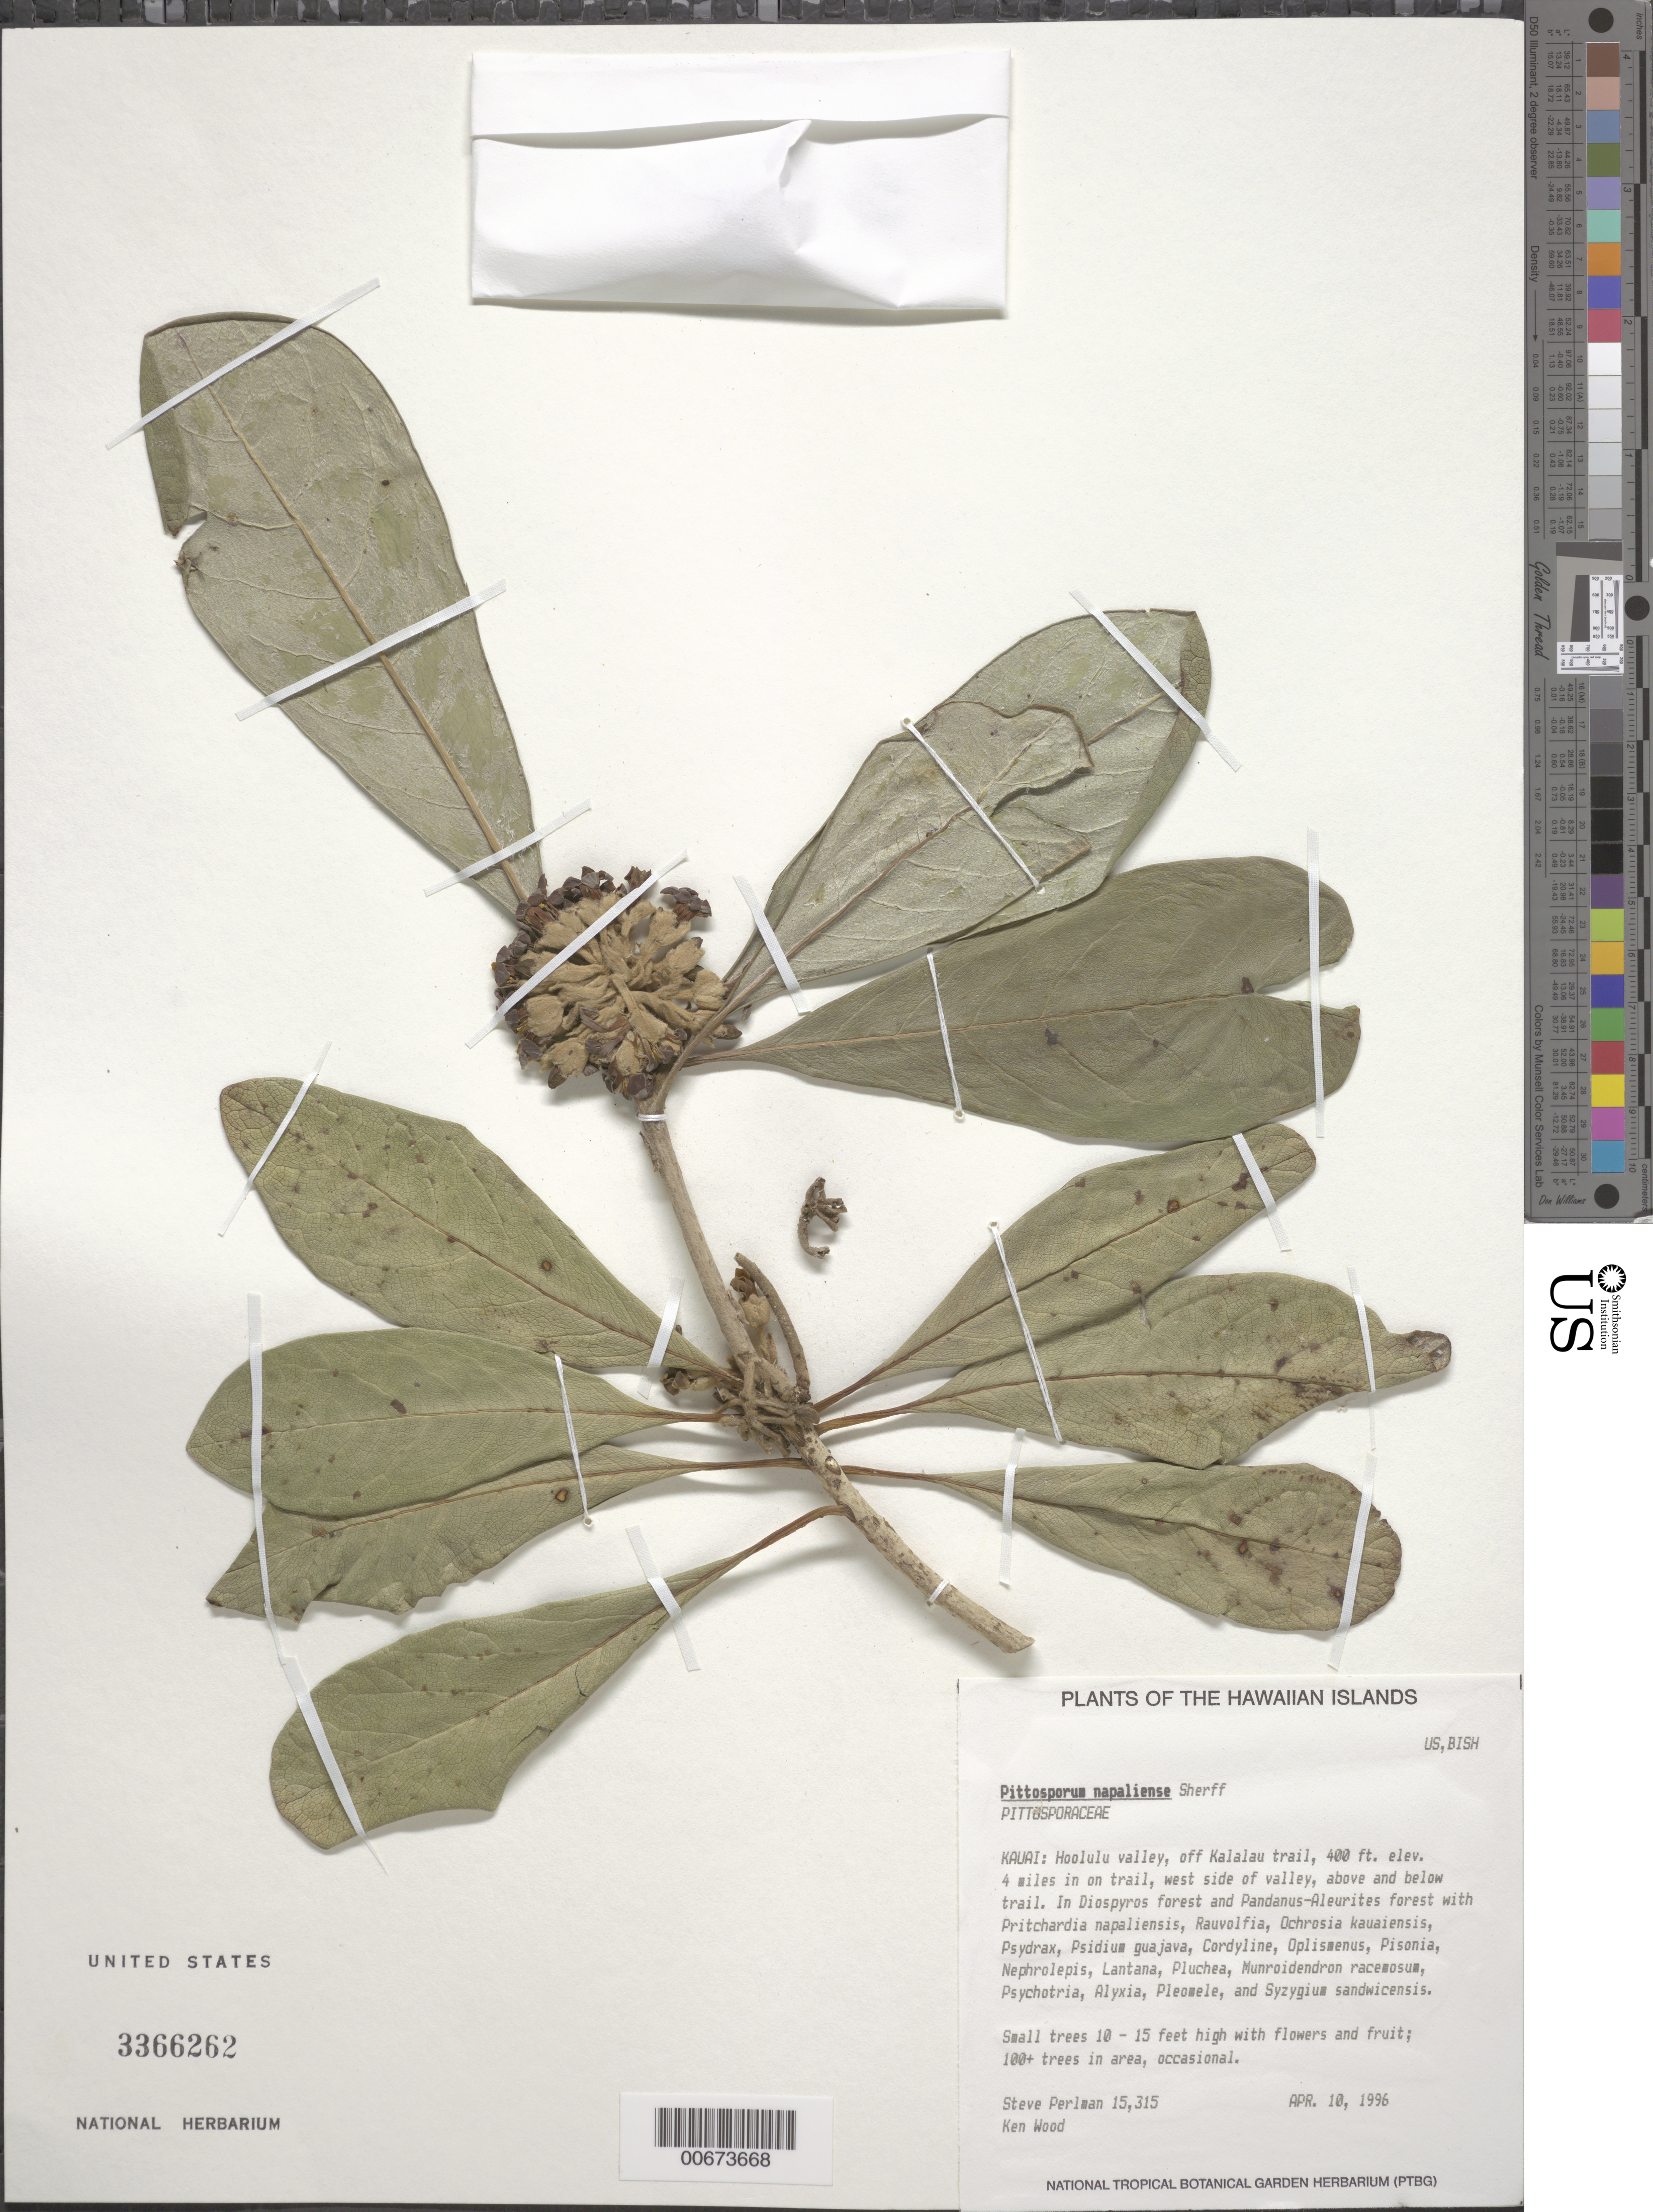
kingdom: Plantae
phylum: Tracheophyta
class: Magnoliopsida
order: Apiales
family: Pittosporaceae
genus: Pittosporum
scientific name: Pittosporum napaliense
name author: Sherff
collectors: S. P. Perlman & K. Wood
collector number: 15315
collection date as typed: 10 Apr 1996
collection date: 1996-04-10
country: United States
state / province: Hawaii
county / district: Kauai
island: Kaua'i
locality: Ho'olulu valley, off Kalalau trail, 4 miles in on trail, west side of valley, above and below trail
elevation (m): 122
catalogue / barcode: US 3366262